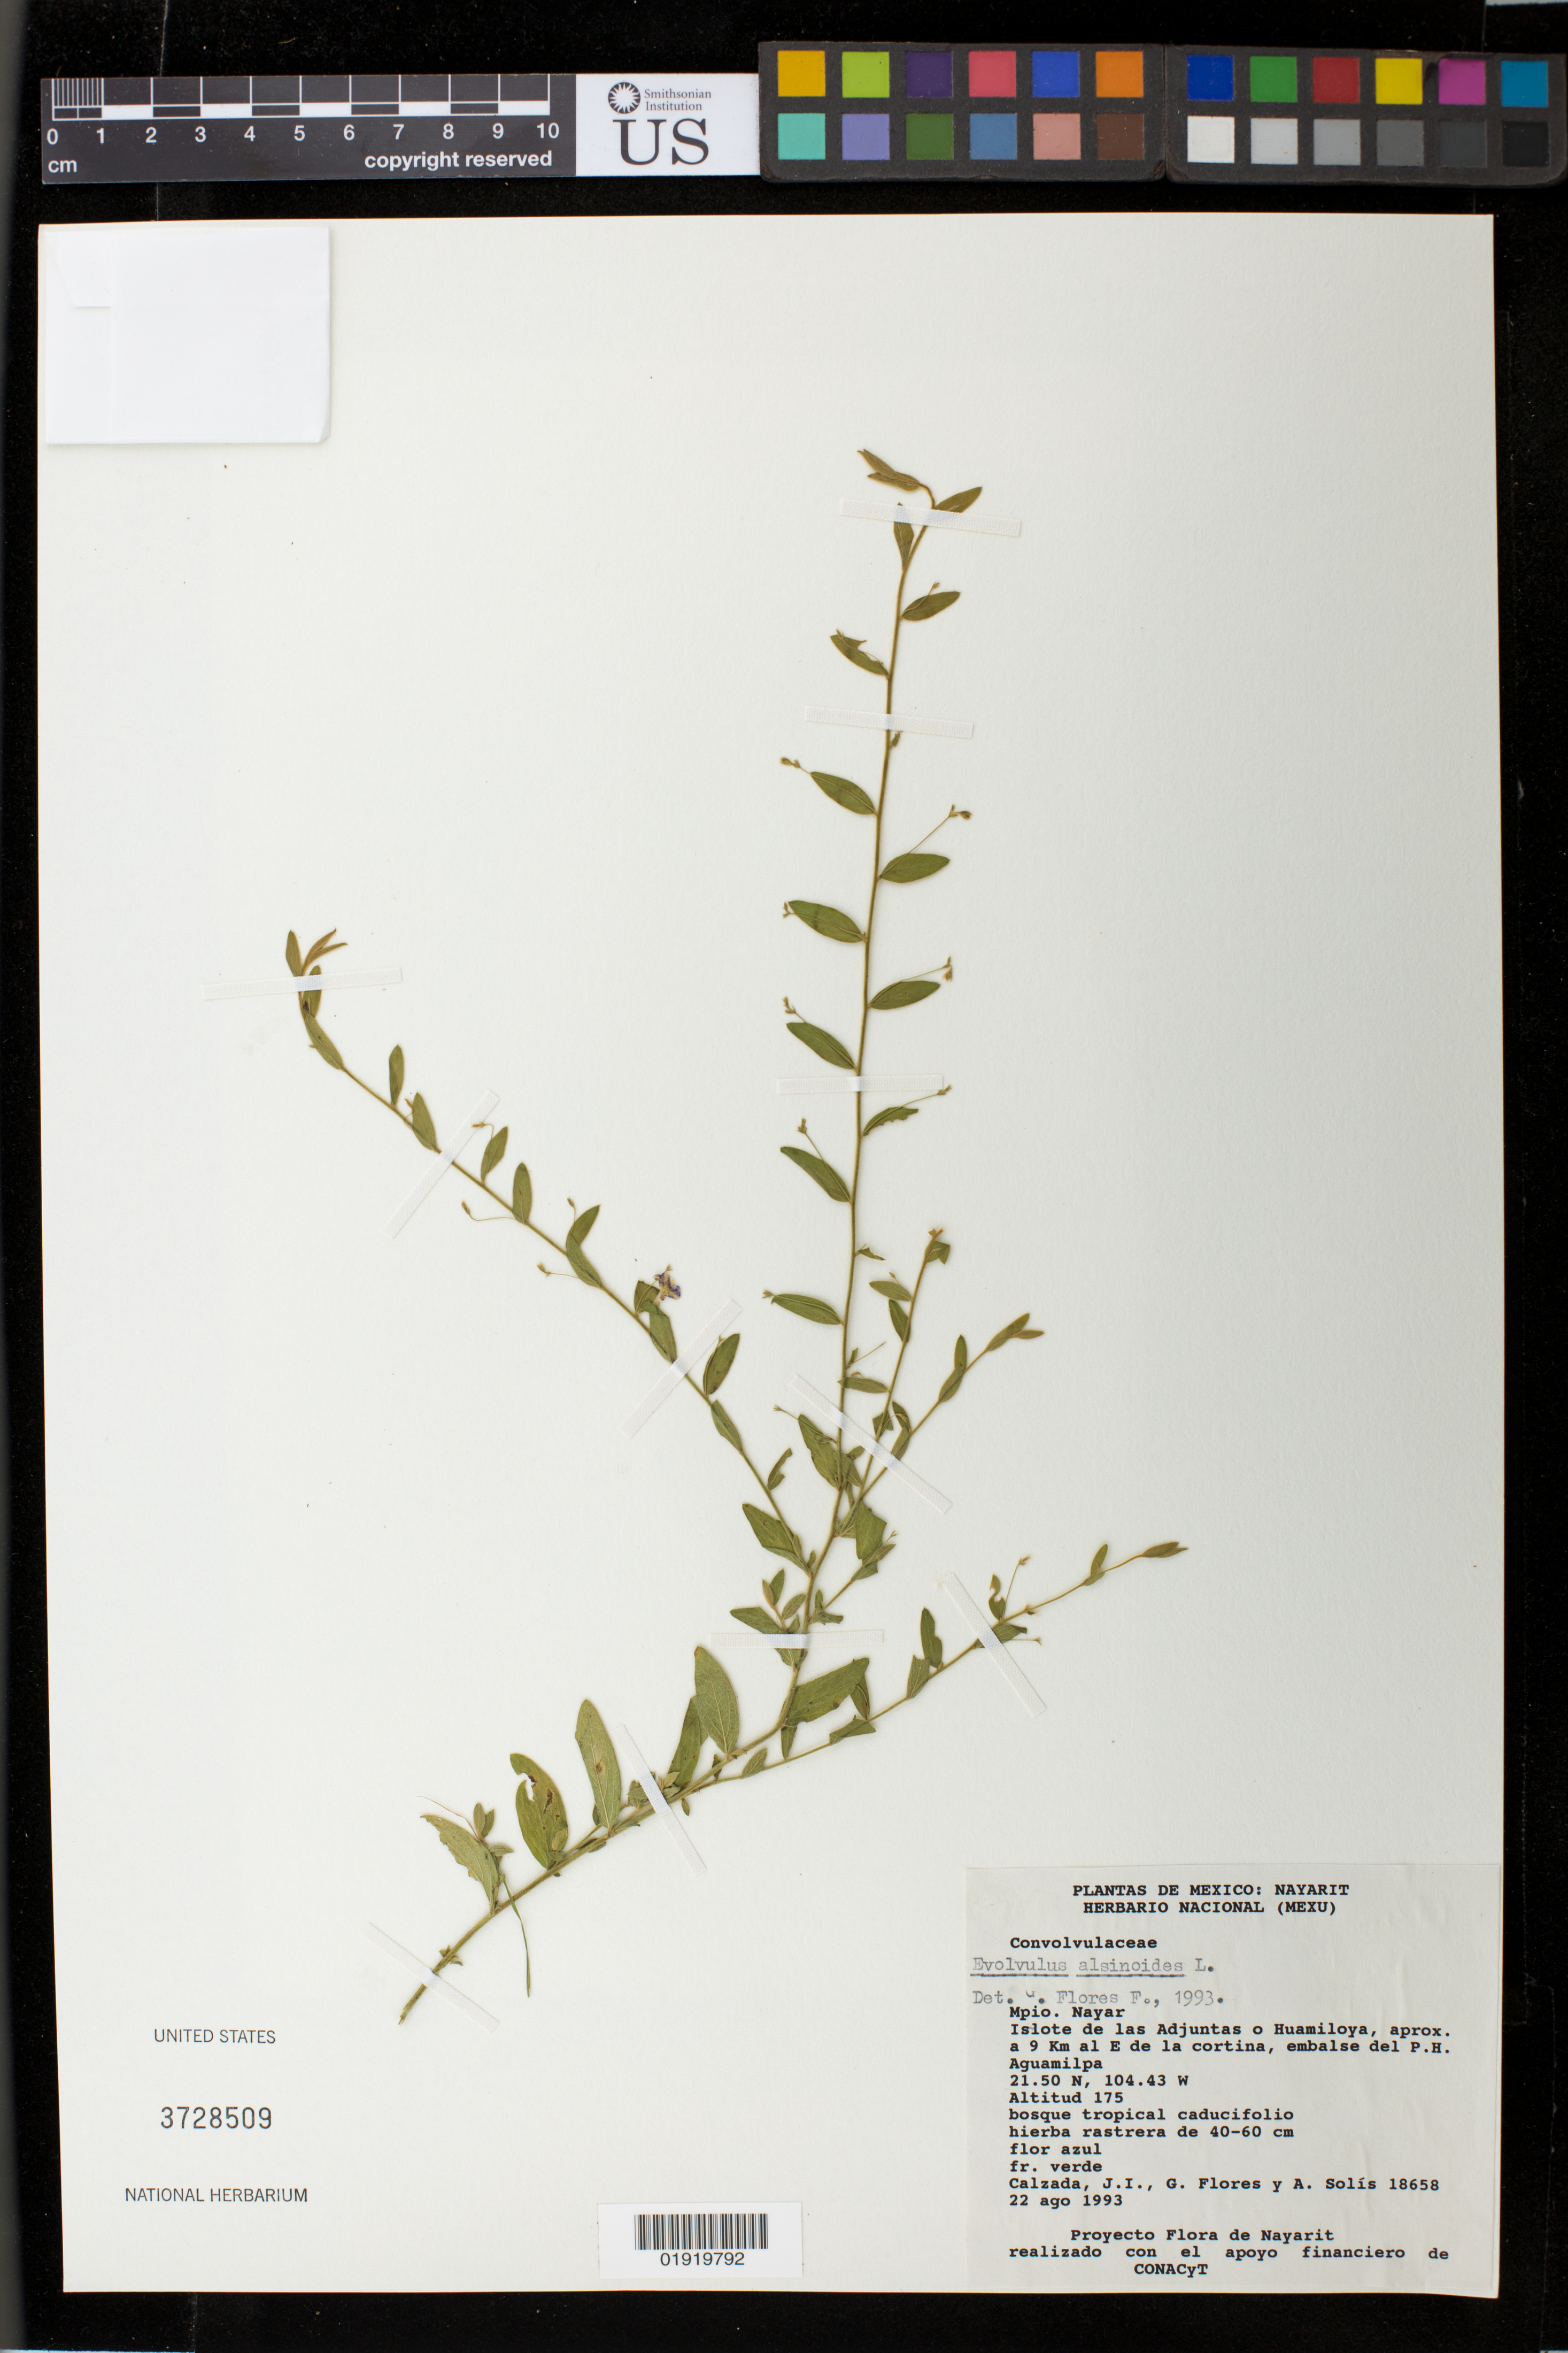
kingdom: Plantae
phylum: Tracheophyta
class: Magnoliopsida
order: Solanales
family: Convolvulaceae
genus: Evolvulus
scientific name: Evolvulus alsinoides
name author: (L.) L.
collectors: J. I. Calzada, G. Flores F. & A. Solís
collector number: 18658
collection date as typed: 22 Aug 1993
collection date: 1993-08-22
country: Mexico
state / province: Nayarit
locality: Mpio. Nayar: Islote de las Adjuntas o Huamiloya, aprox. a 9 Km al E de la cortina, embalse del P.H. Aguamilpa.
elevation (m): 175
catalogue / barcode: US 3728509